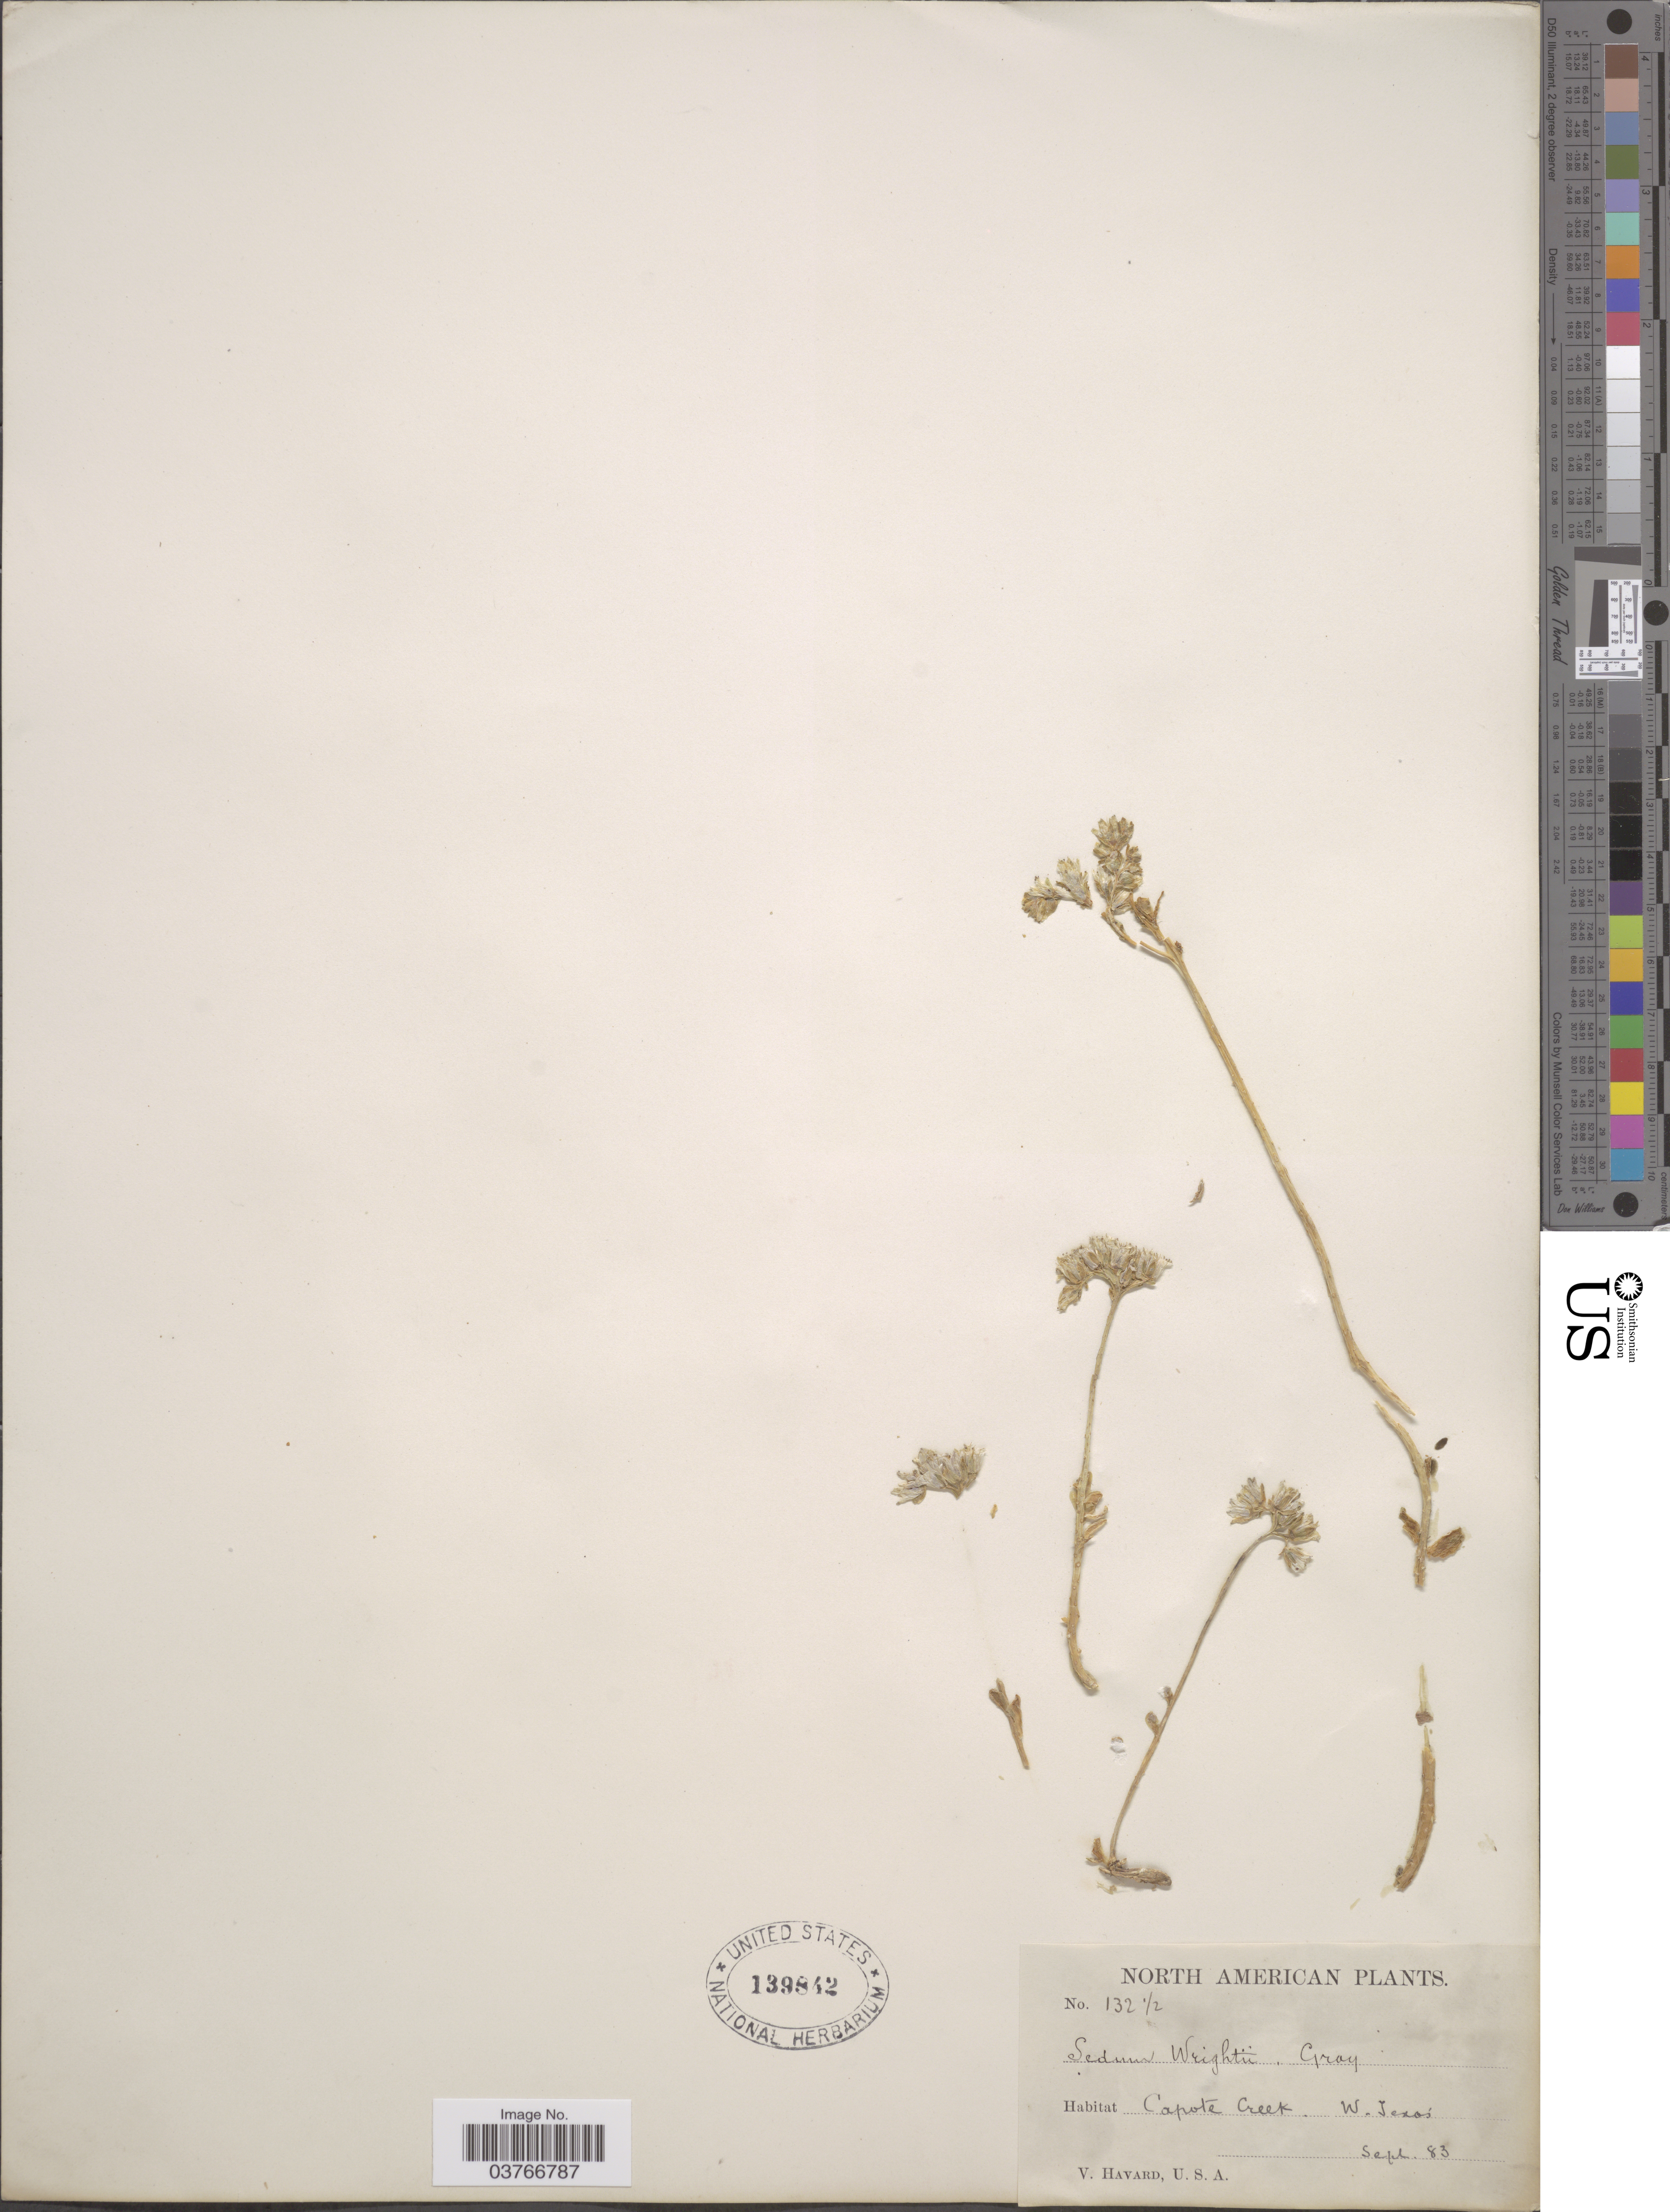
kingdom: Plantae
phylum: Tracheophyta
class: Magnoliopsida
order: Saxifragales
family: Crassulaceae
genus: Sedum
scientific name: Sedum wrightii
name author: A. Gray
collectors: V. Havard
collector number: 132½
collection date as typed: Transcribed d/m/y: /9/83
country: United States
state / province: Texas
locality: Capote Creek. W. Texas.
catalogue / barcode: US 139842